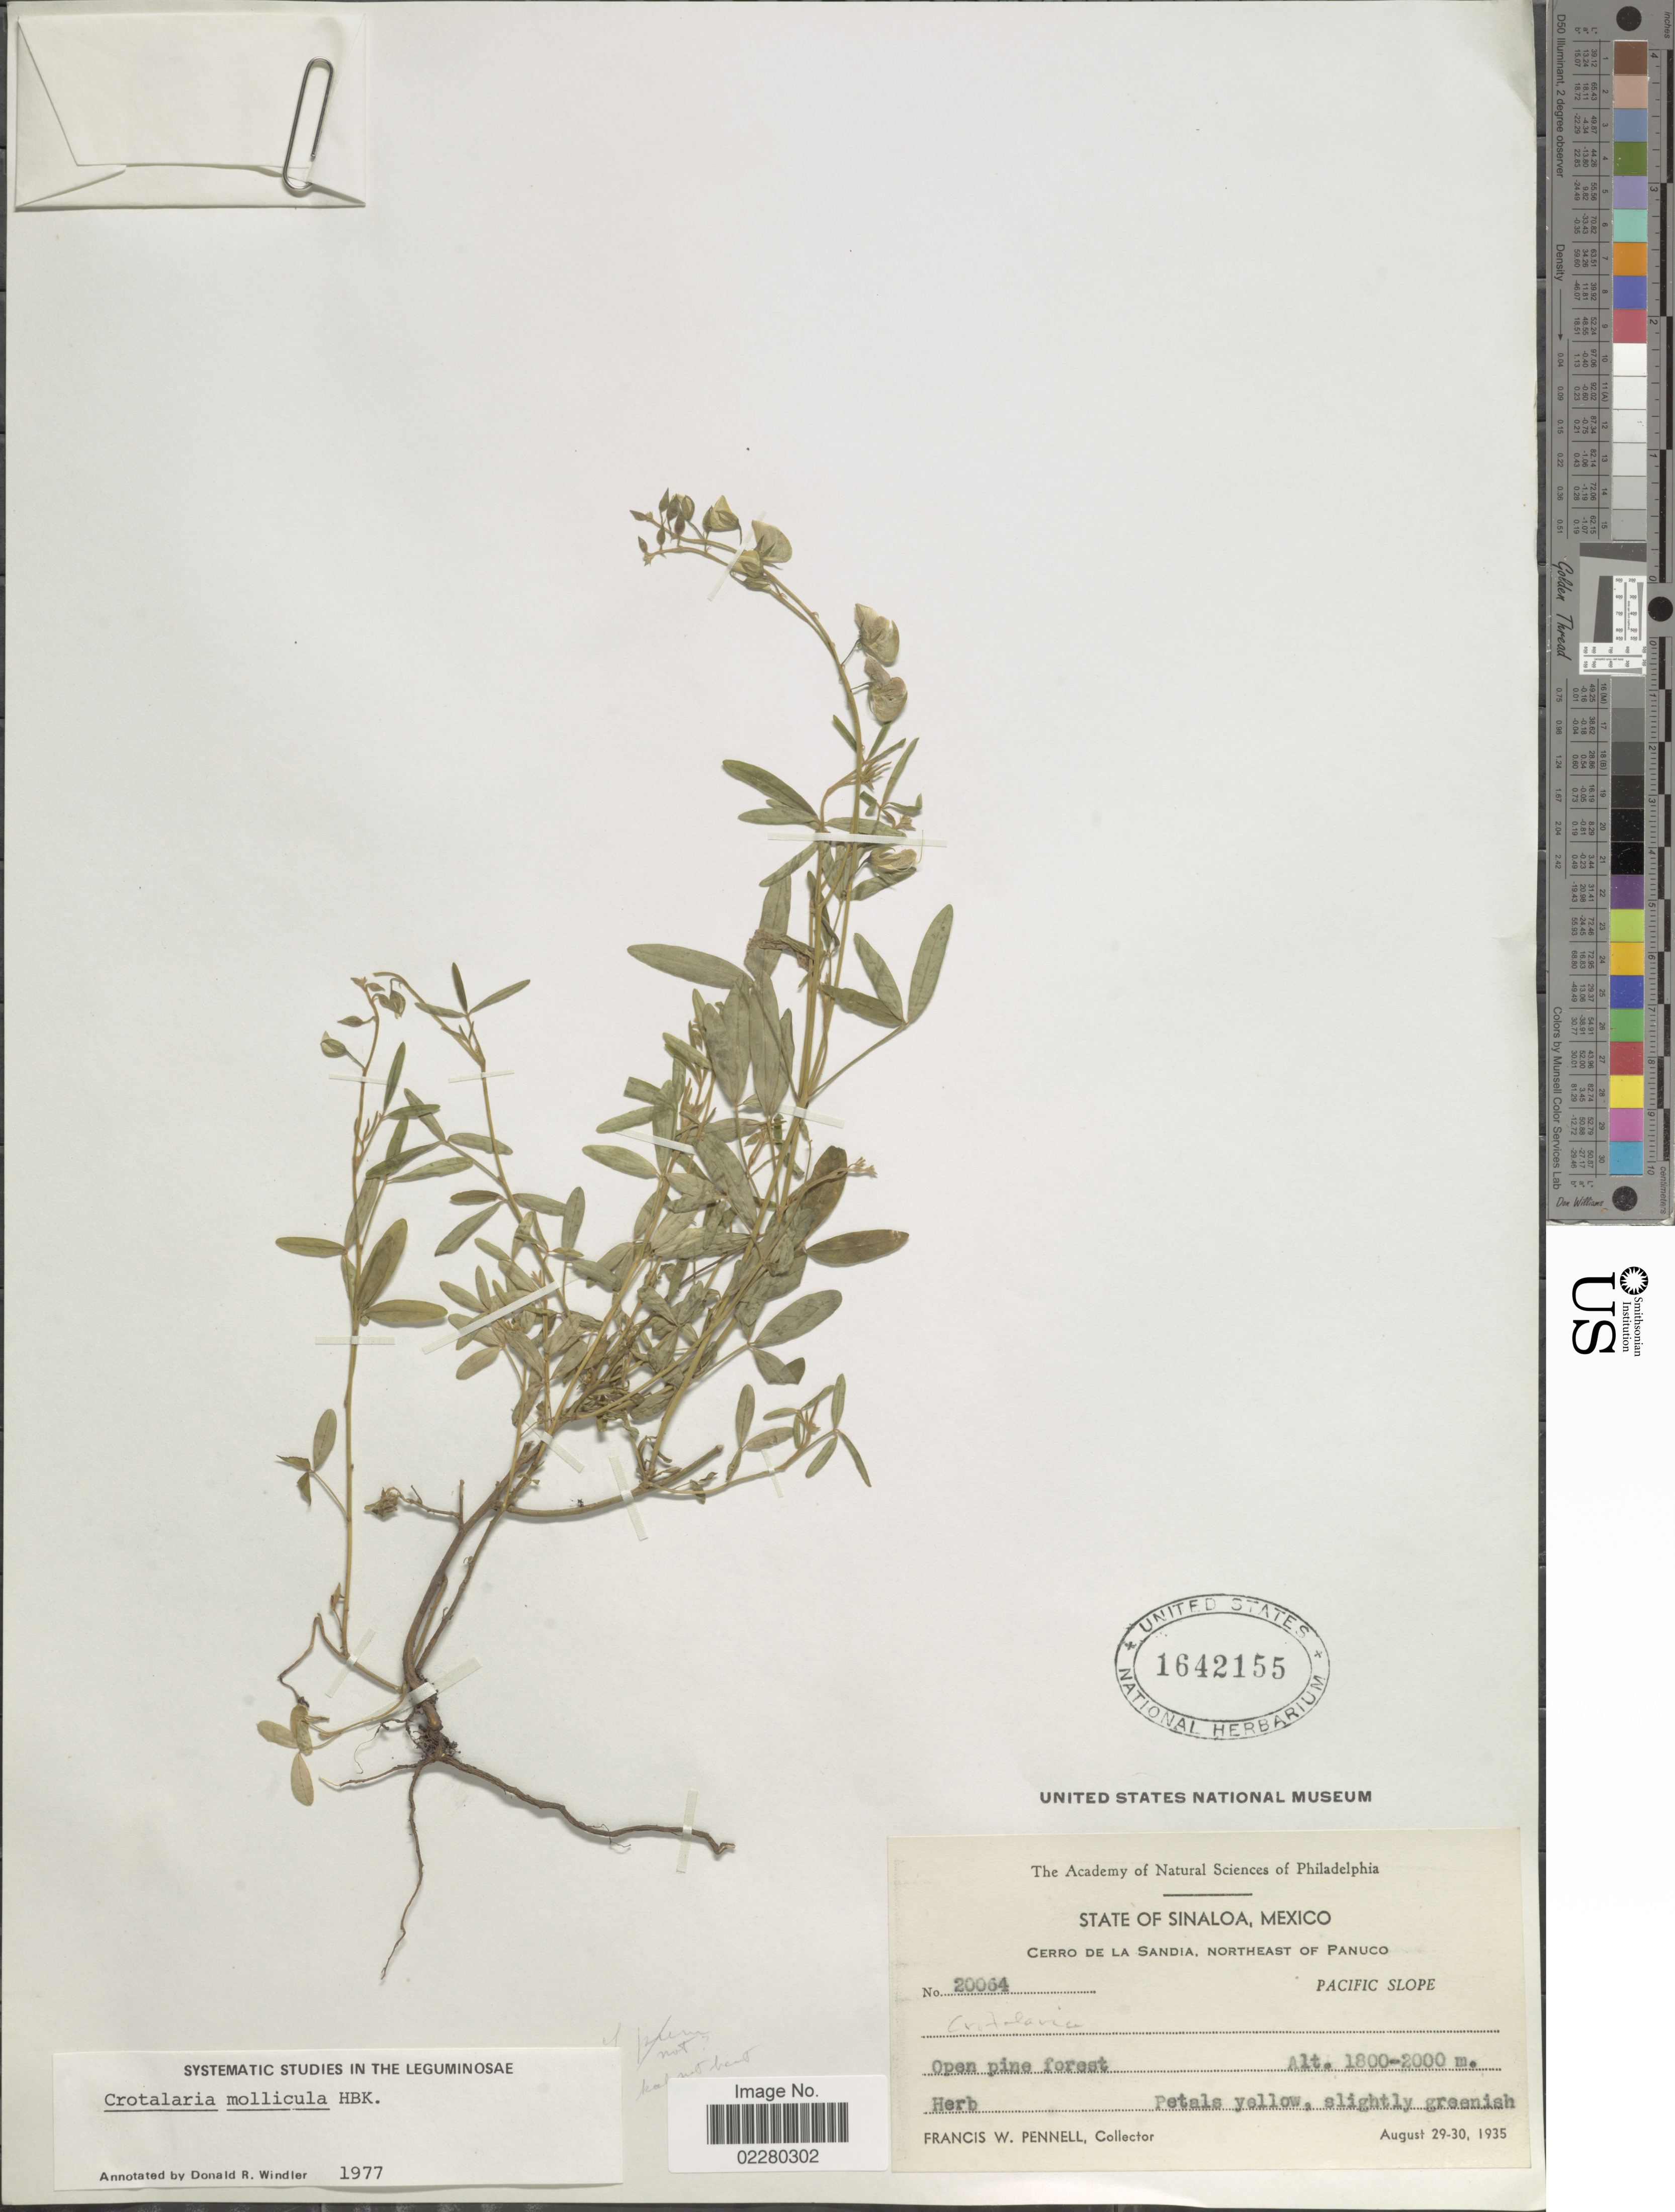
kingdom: Plantae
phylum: Tracheophyta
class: Magnoliopsida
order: Fabales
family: Fabaceae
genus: Crotalaria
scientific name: Crotalaria mollicula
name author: Kunth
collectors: F. W. Pennell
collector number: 20064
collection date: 1935-08-29/1935-08-30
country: Mexico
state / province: Sinaloa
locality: State of Sinaloa, Mexico. Cerro de la Sandia, Northeast of Panuco. Pacific Slope. Open pine forest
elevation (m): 1800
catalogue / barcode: US 1642155